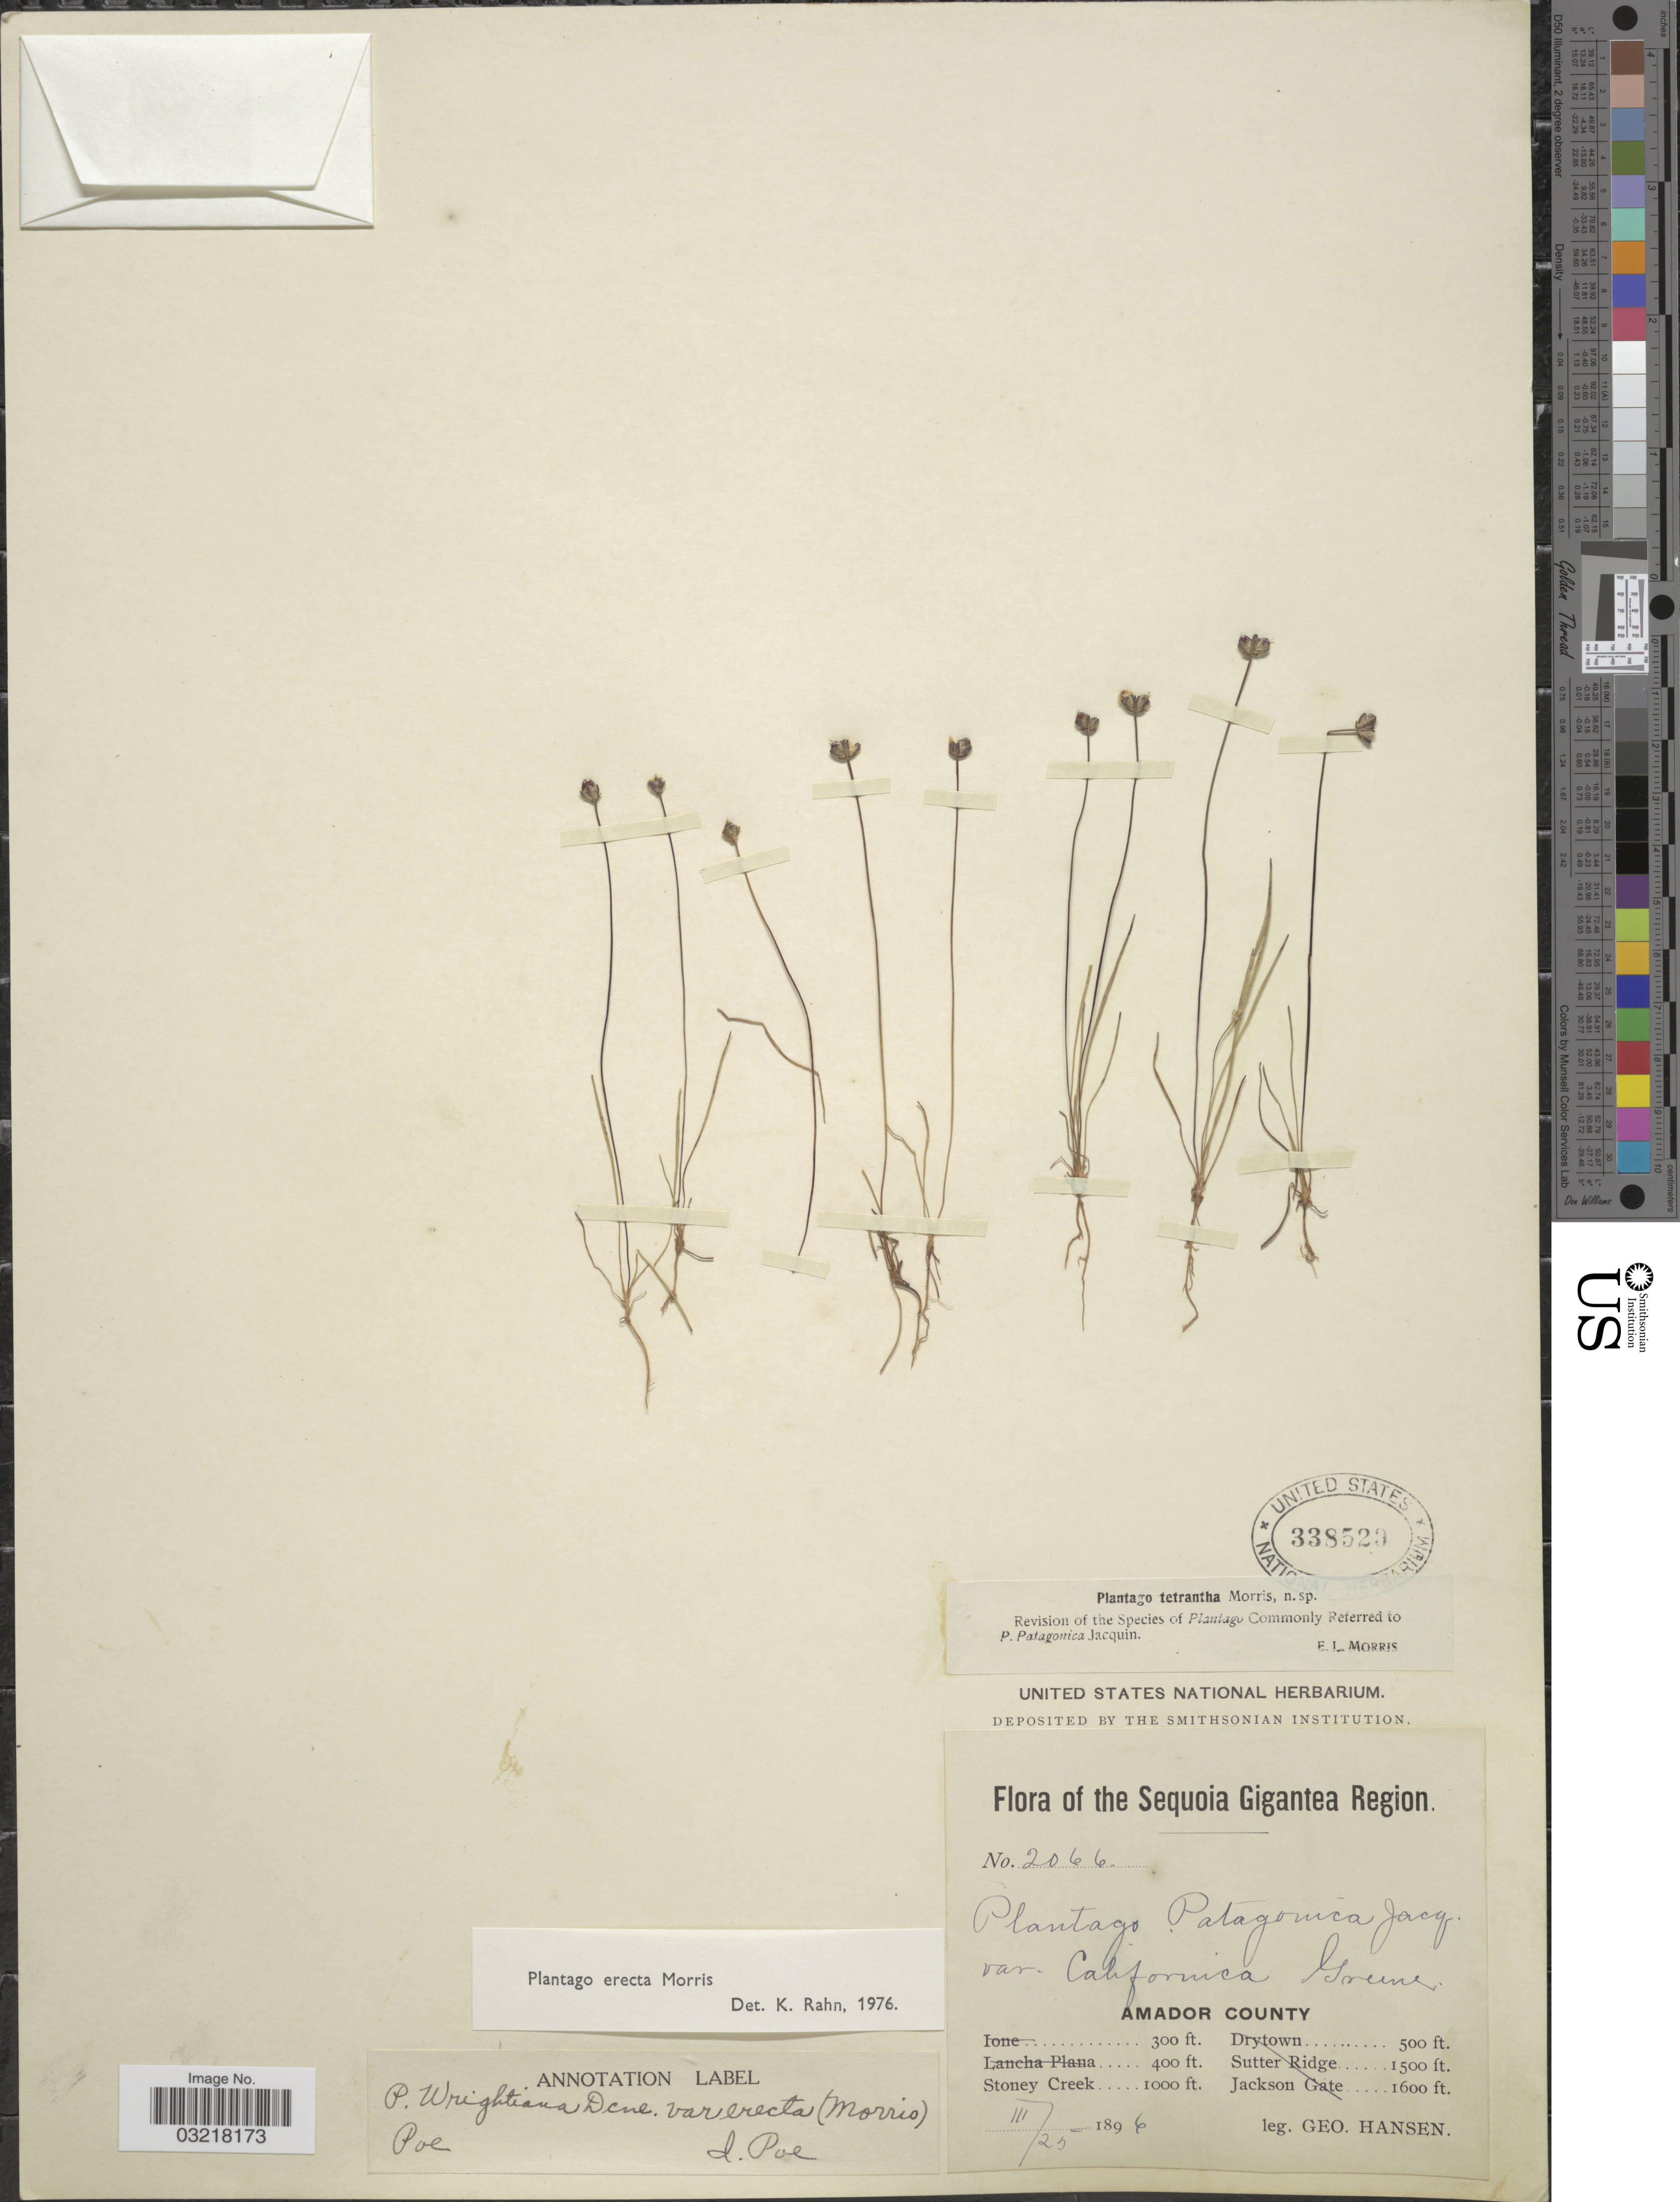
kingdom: Plantae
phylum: Tracheophyta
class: Magnoliopsida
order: Lamiales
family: Plantaginaceae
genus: Plantago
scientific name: Plantago erecta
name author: Morris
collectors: G. Hansen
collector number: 2066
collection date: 1896-03-25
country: United States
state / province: California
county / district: Amador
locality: Sequoia Gigantea Region. Amador County. Stoney Creek.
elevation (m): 305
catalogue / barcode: US 338529